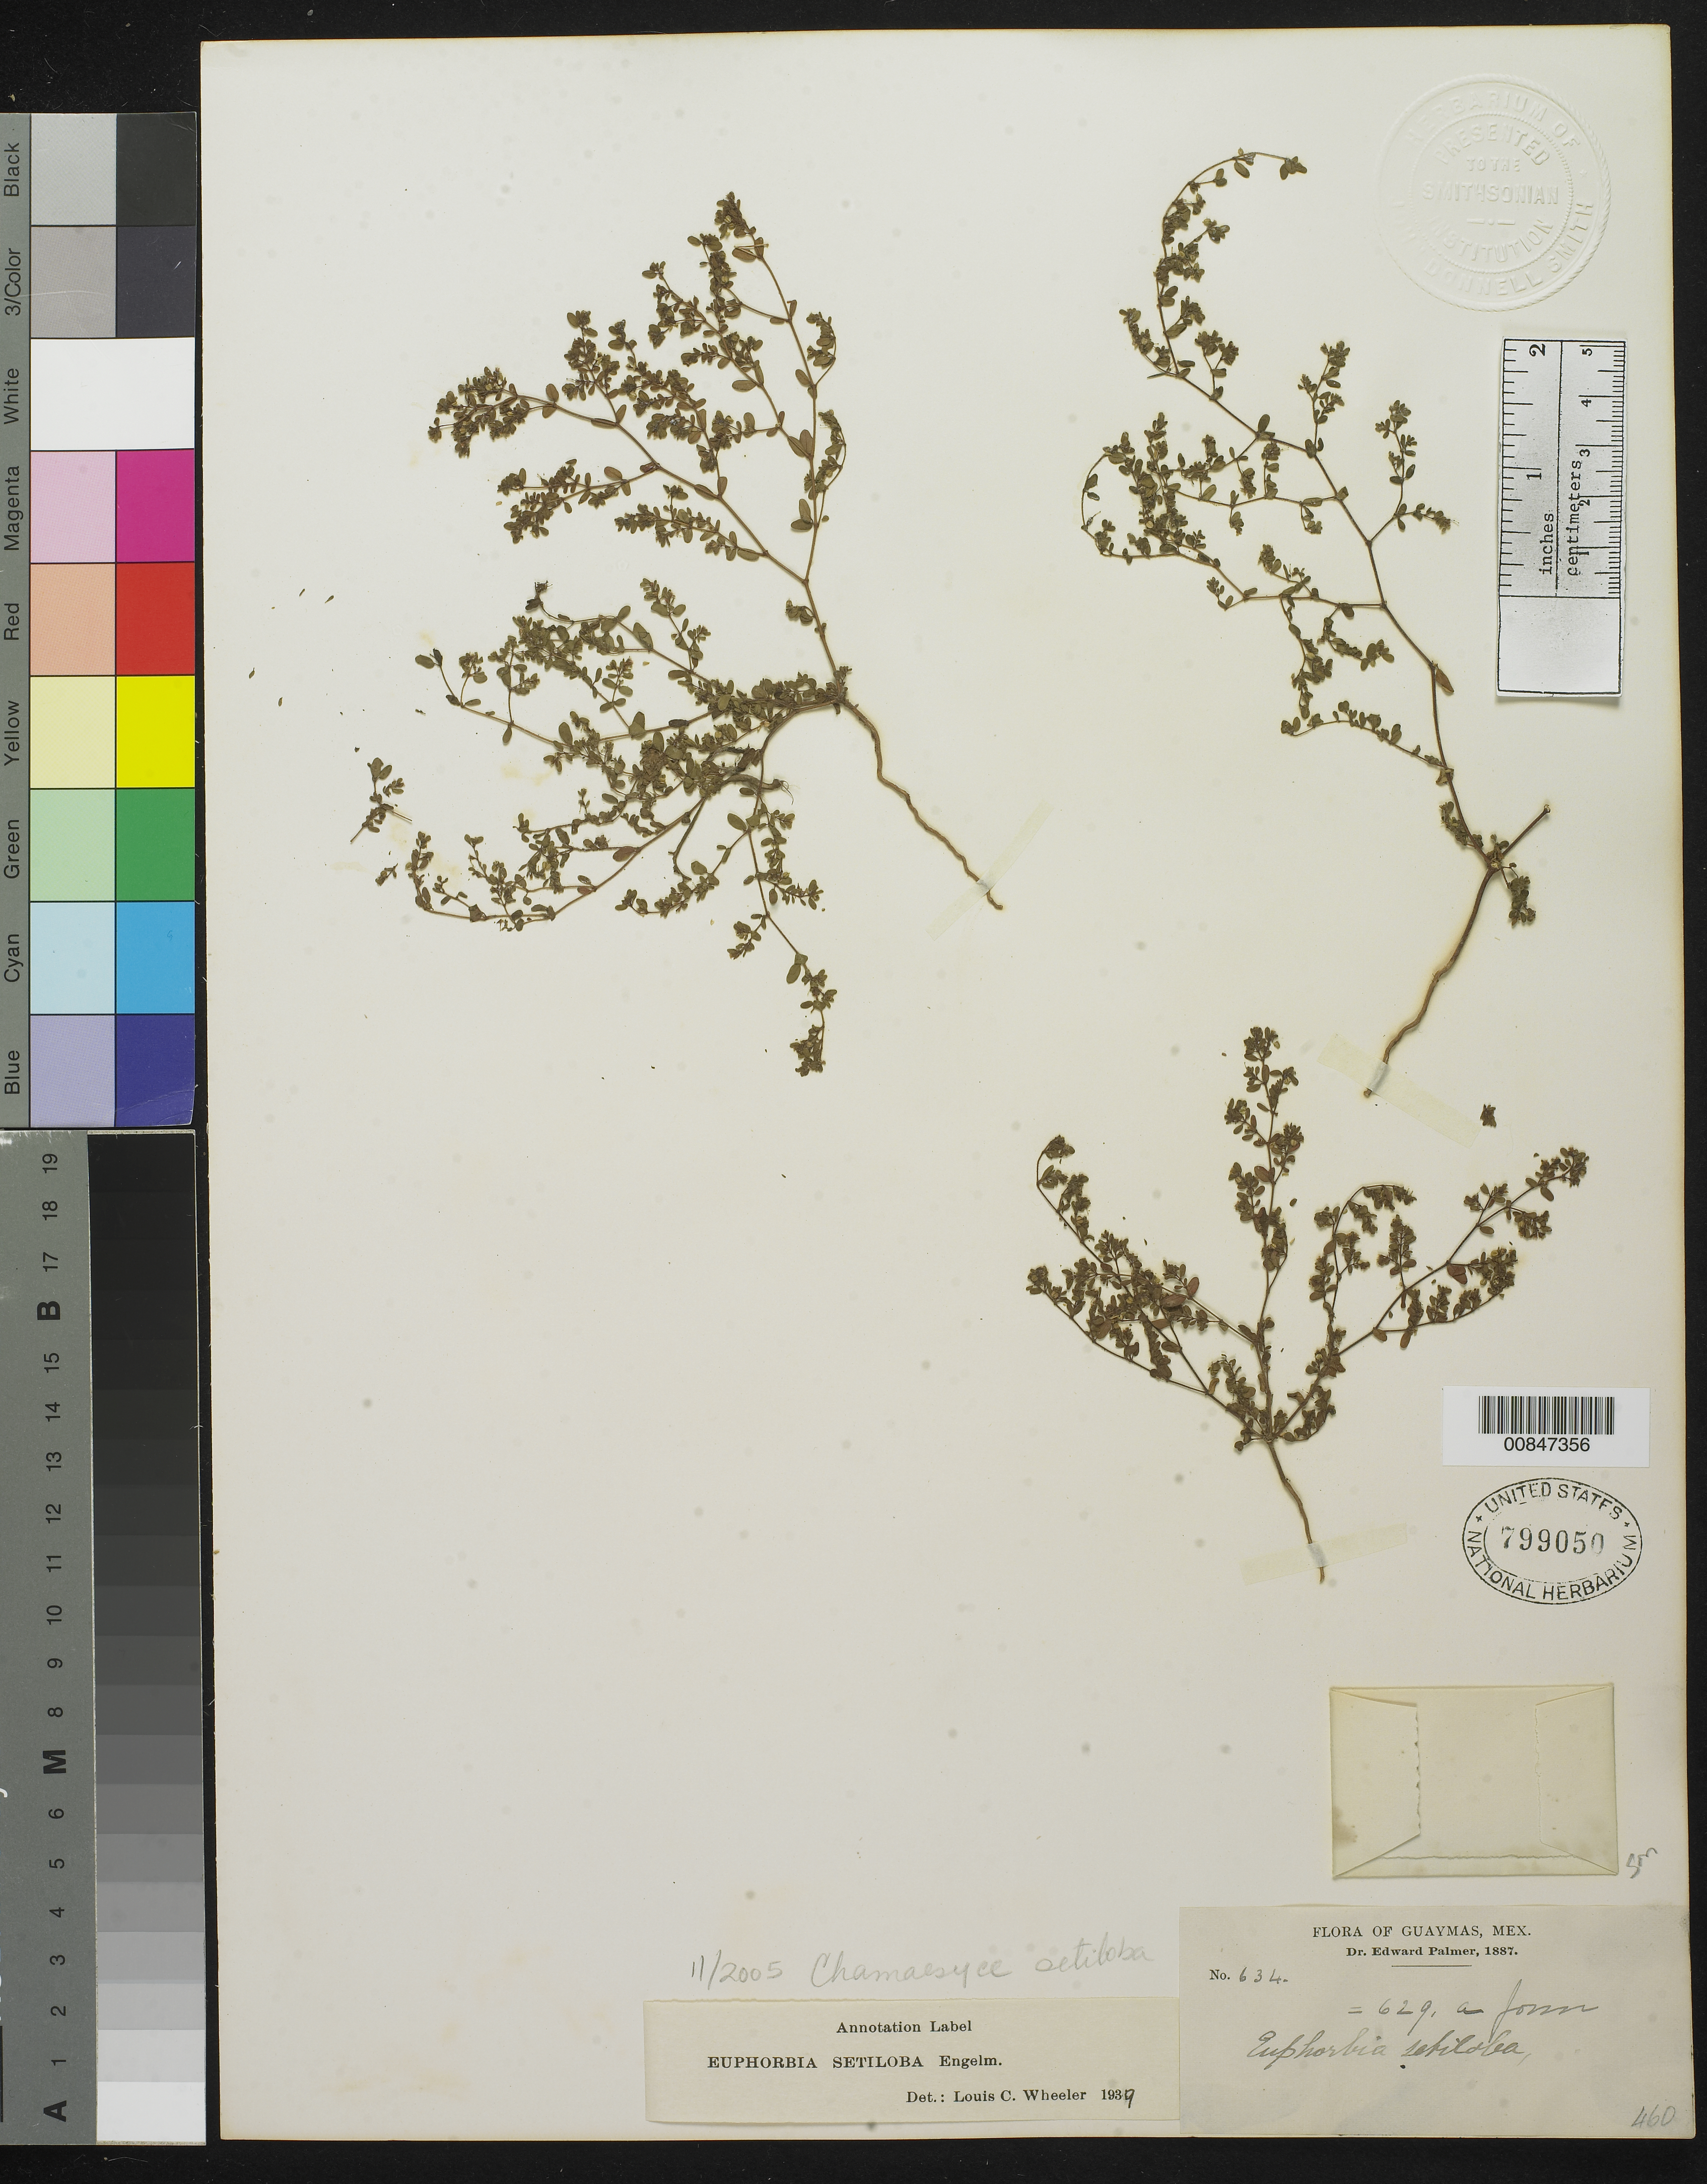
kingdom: Plantae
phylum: Tracheophyta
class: Magnoliopsida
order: Malpighiales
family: Euphorbiaceae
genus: Euphorbia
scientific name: Euphorbia setiloba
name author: Engelm.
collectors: E. Palmer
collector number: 634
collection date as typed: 1887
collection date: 1887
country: Mexico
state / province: Sonora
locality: Guaymas, Sonora.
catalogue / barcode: US 799050